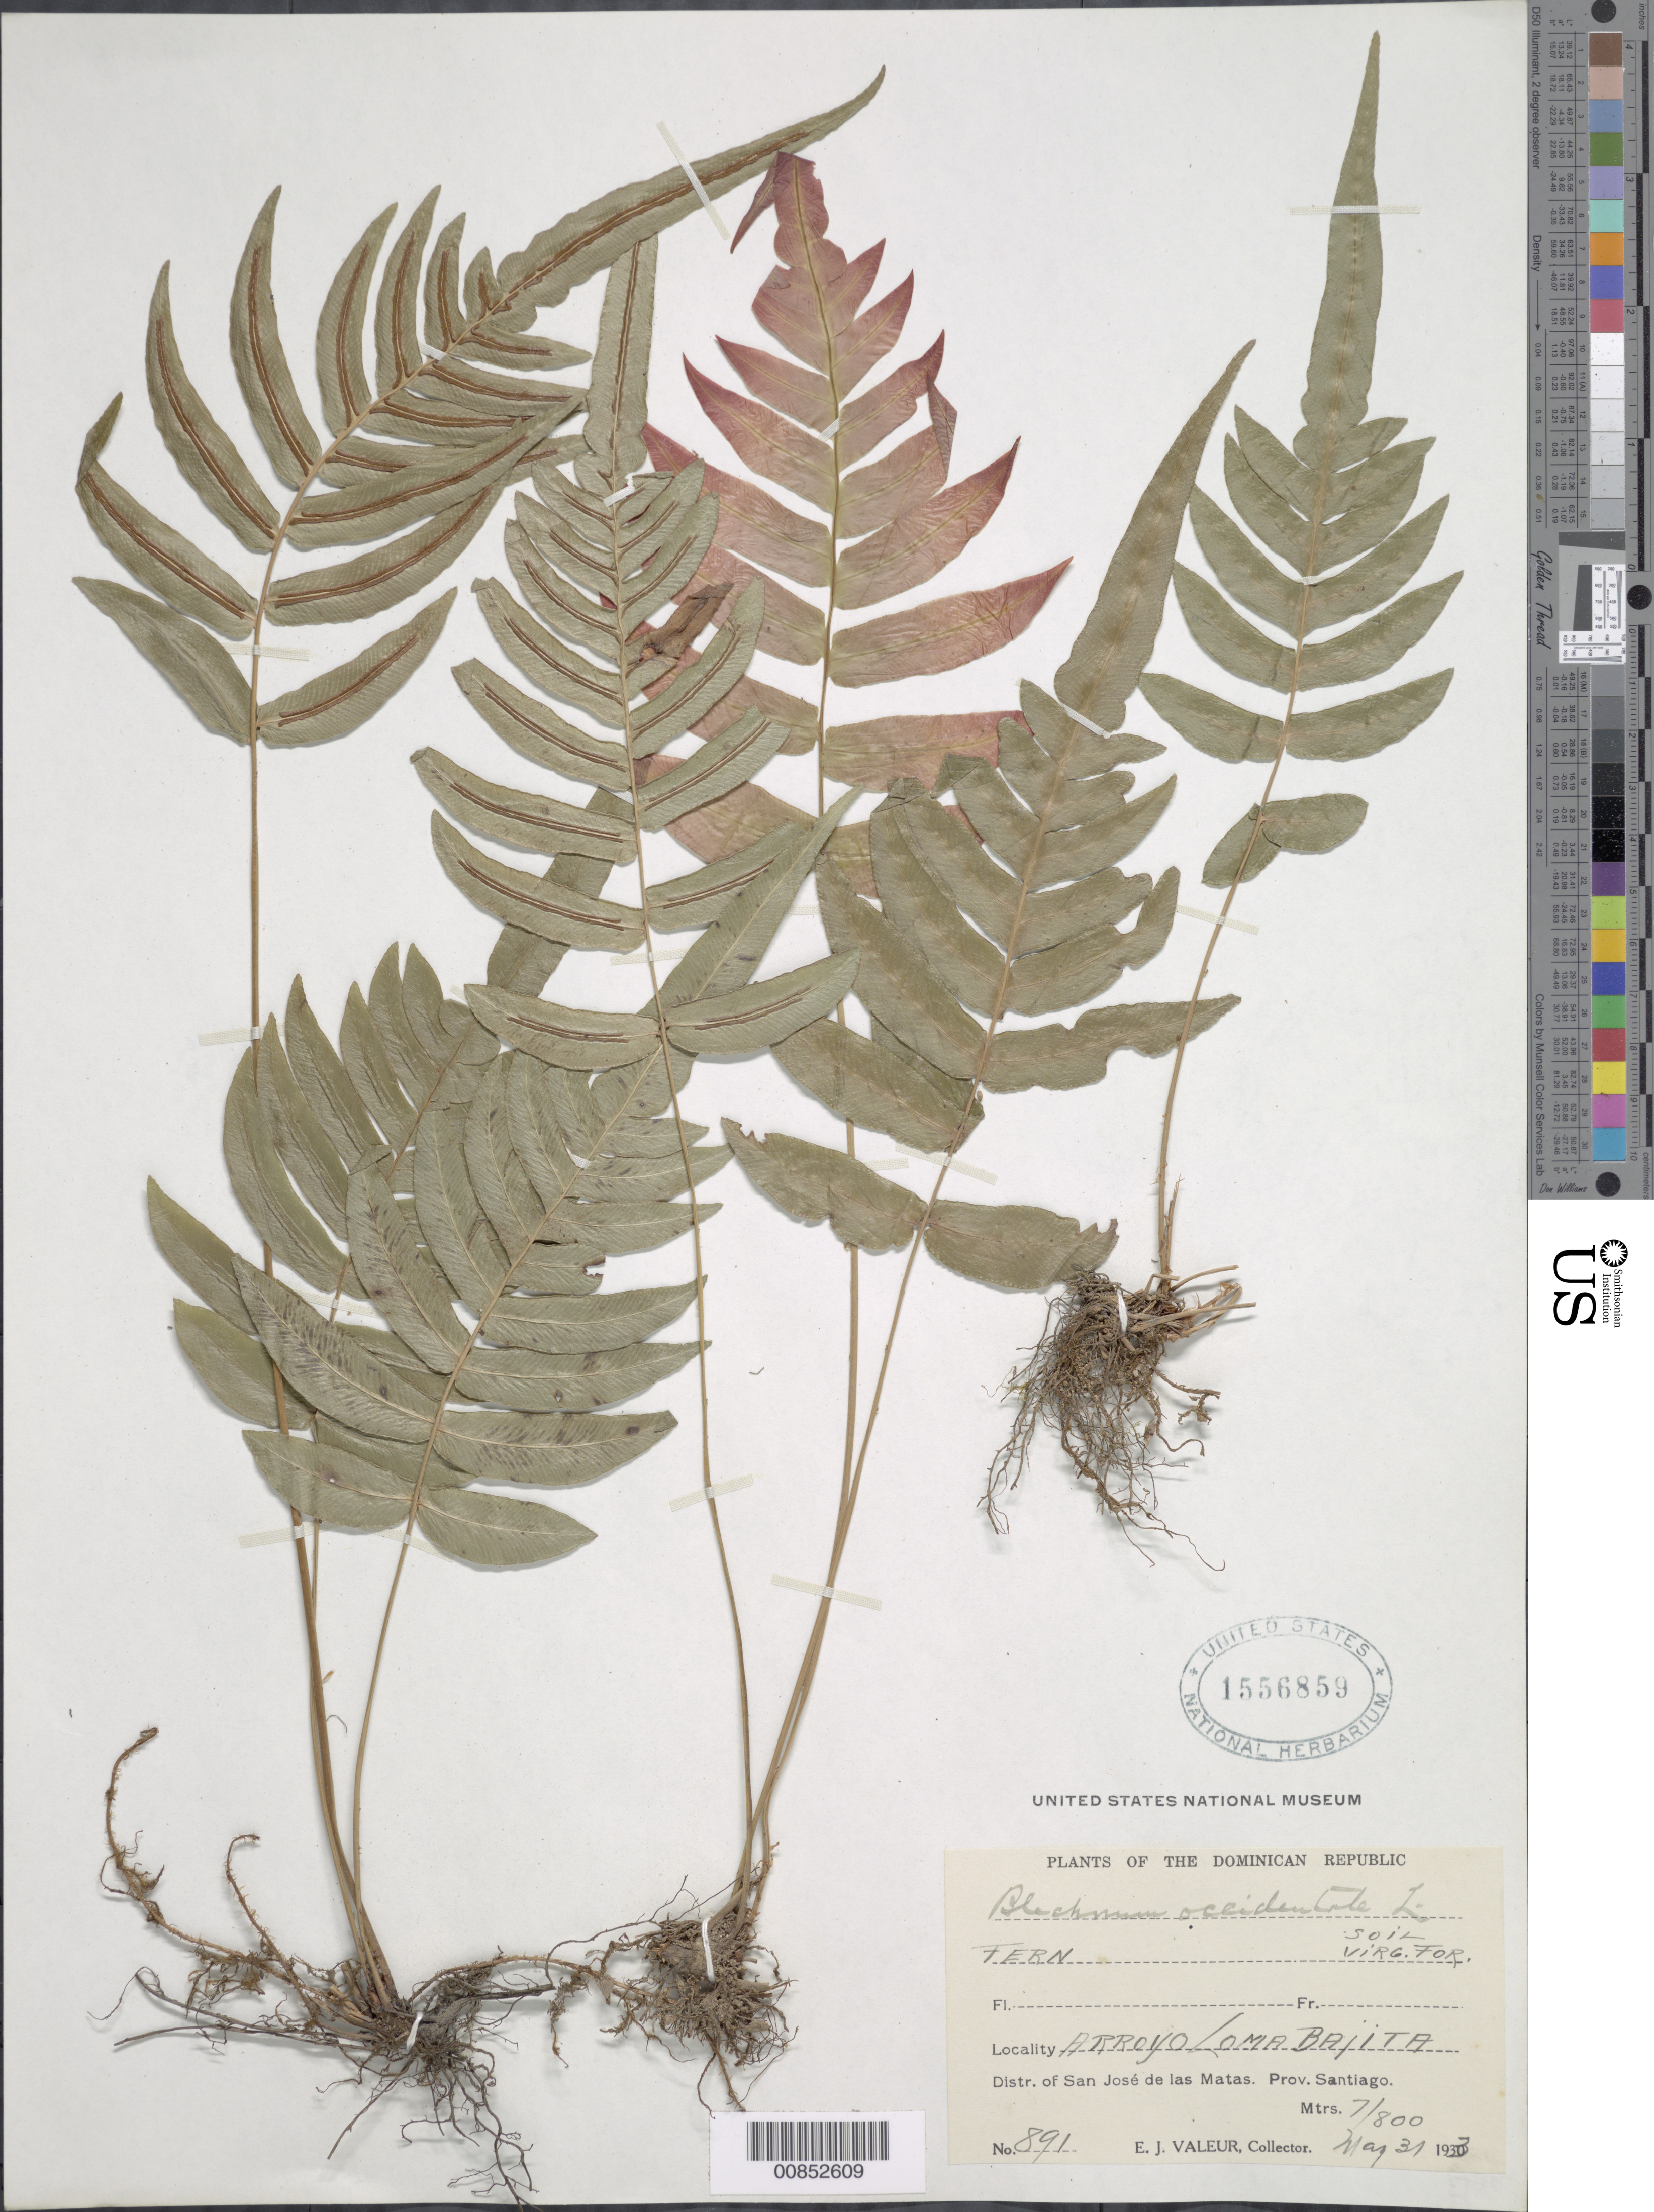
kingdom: Plantae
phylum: Tracheophyta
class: Polypodiopsida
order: Polypodiales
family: Blechnaceae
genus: Blechnum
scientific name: Blechnum occidentale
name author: L.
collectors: E. Valeur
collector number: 891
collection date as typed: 31 May 1933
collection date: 1933-05-31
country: Dominican Republic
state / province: Santiago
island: Hispaniola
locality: Dist. San José de las Matas, Arroyo Loma Bajita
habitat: Virgin forest, on soil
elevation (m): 700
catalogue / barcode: US 1556859